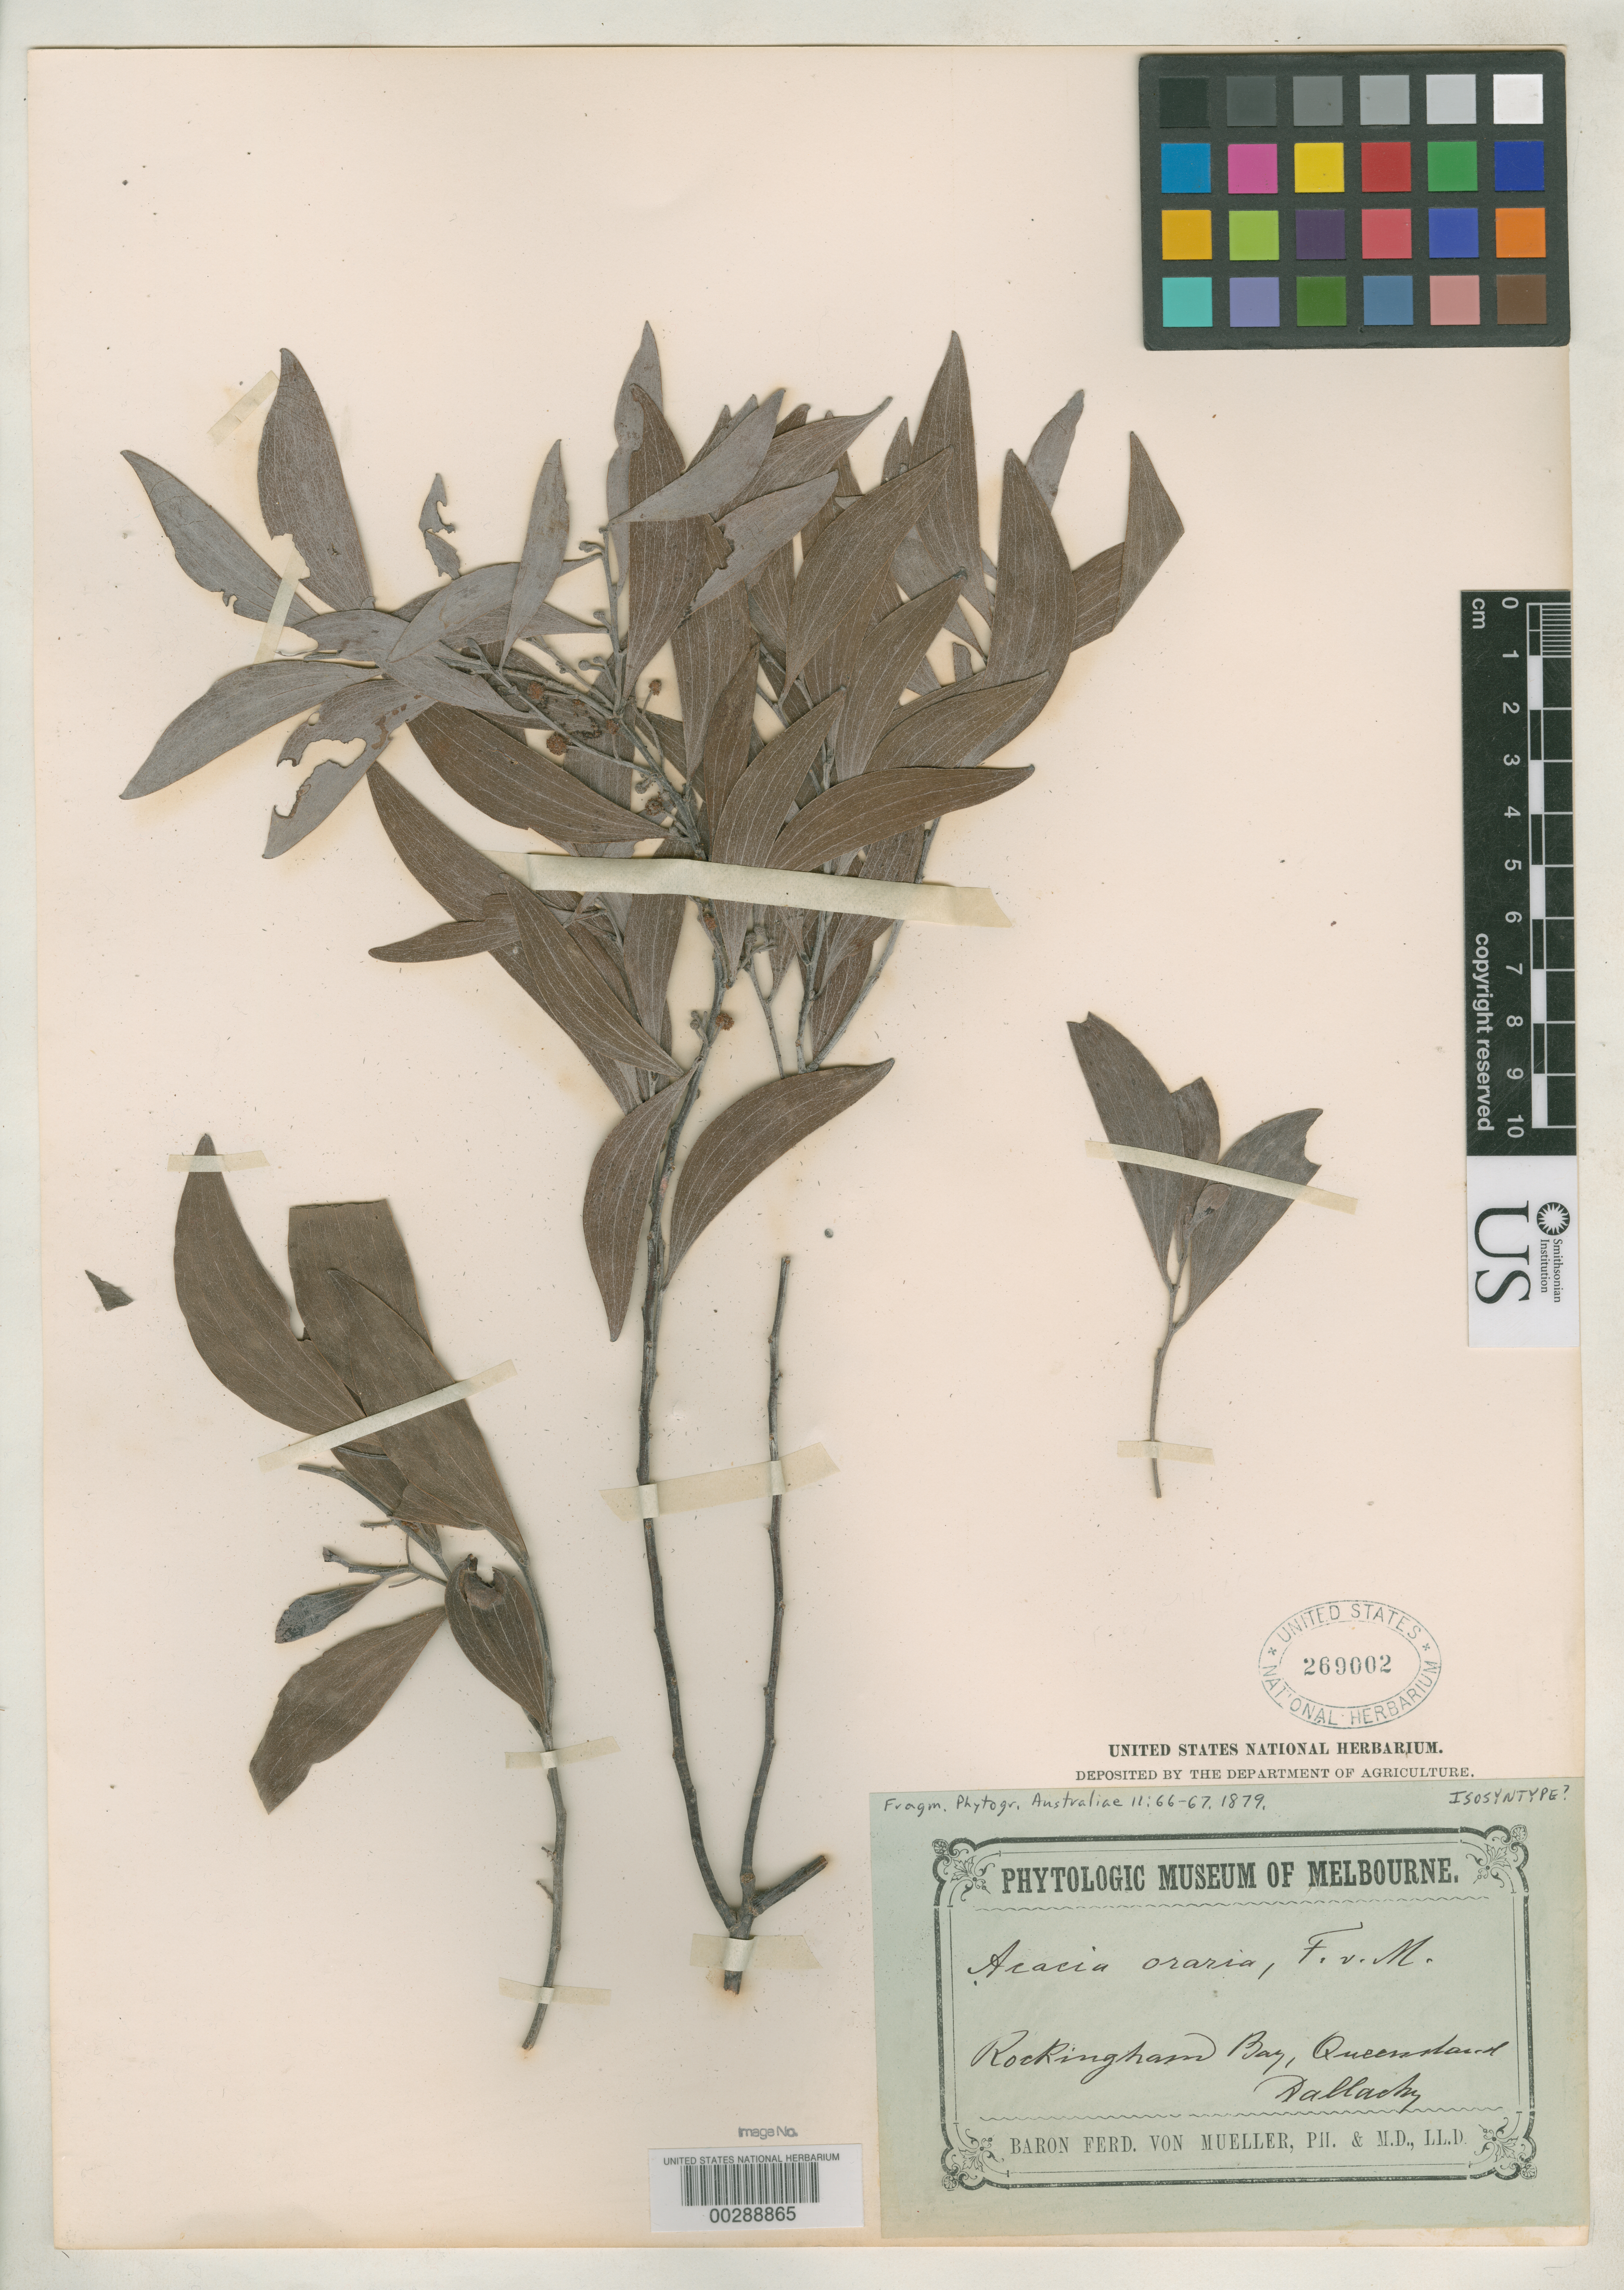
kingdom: Plantae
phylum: Tracheophyta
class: Magnoliopsida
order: Fabales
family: Fabaceae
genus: Acacia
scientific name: Acacia oraria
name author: F. Muell.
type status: Isosyntype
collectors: F. Mueller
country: Australia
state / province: Queensland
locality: Rockingham Bay, Dallarky.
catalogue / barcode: US 269002